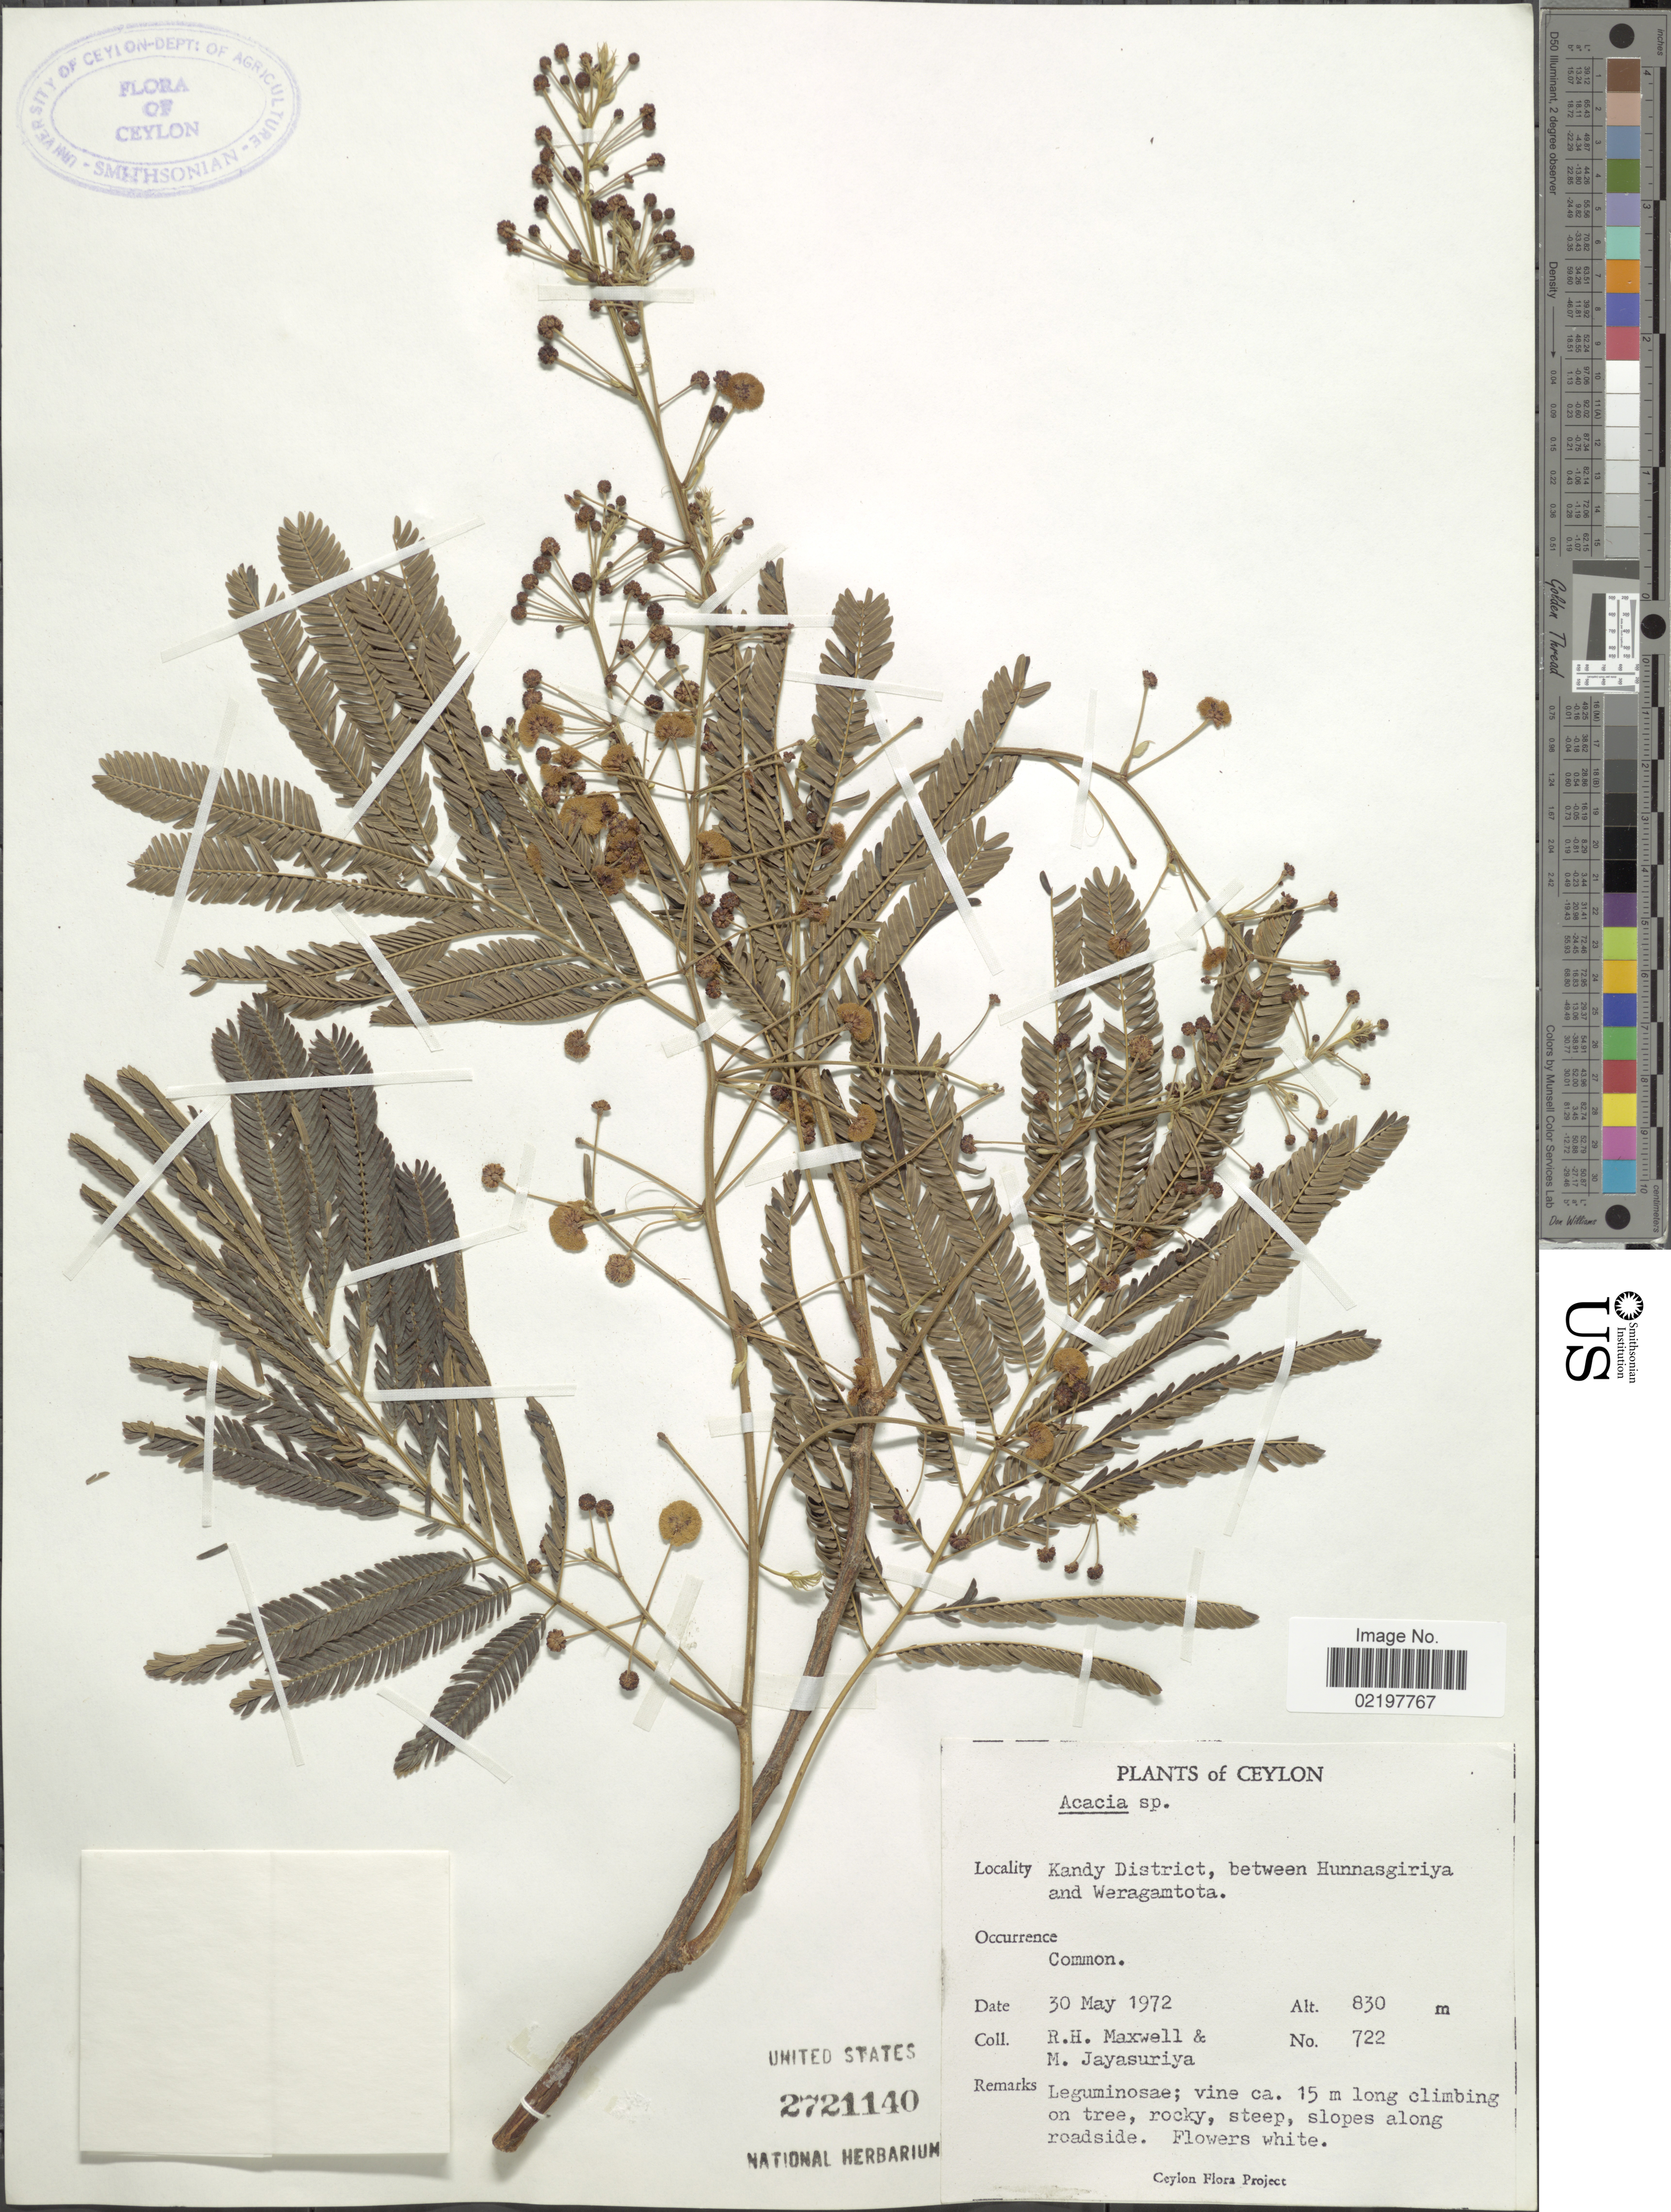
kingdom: Plantae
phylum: Tracheophyta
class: Magnoliopsida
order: Fabales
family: Fabaceae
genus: Senegalia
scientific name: Senegalia lankaensis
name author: (Kosterm.) Ragup. et al.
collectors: R. Maxwell & M. Jayasuriya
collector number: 722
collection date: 1972-05-30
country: Sri Lanka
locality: Ceylon, Kandy District, between Hunnasgiriya and Waragamtota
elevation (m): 830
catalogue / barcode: US 2721140